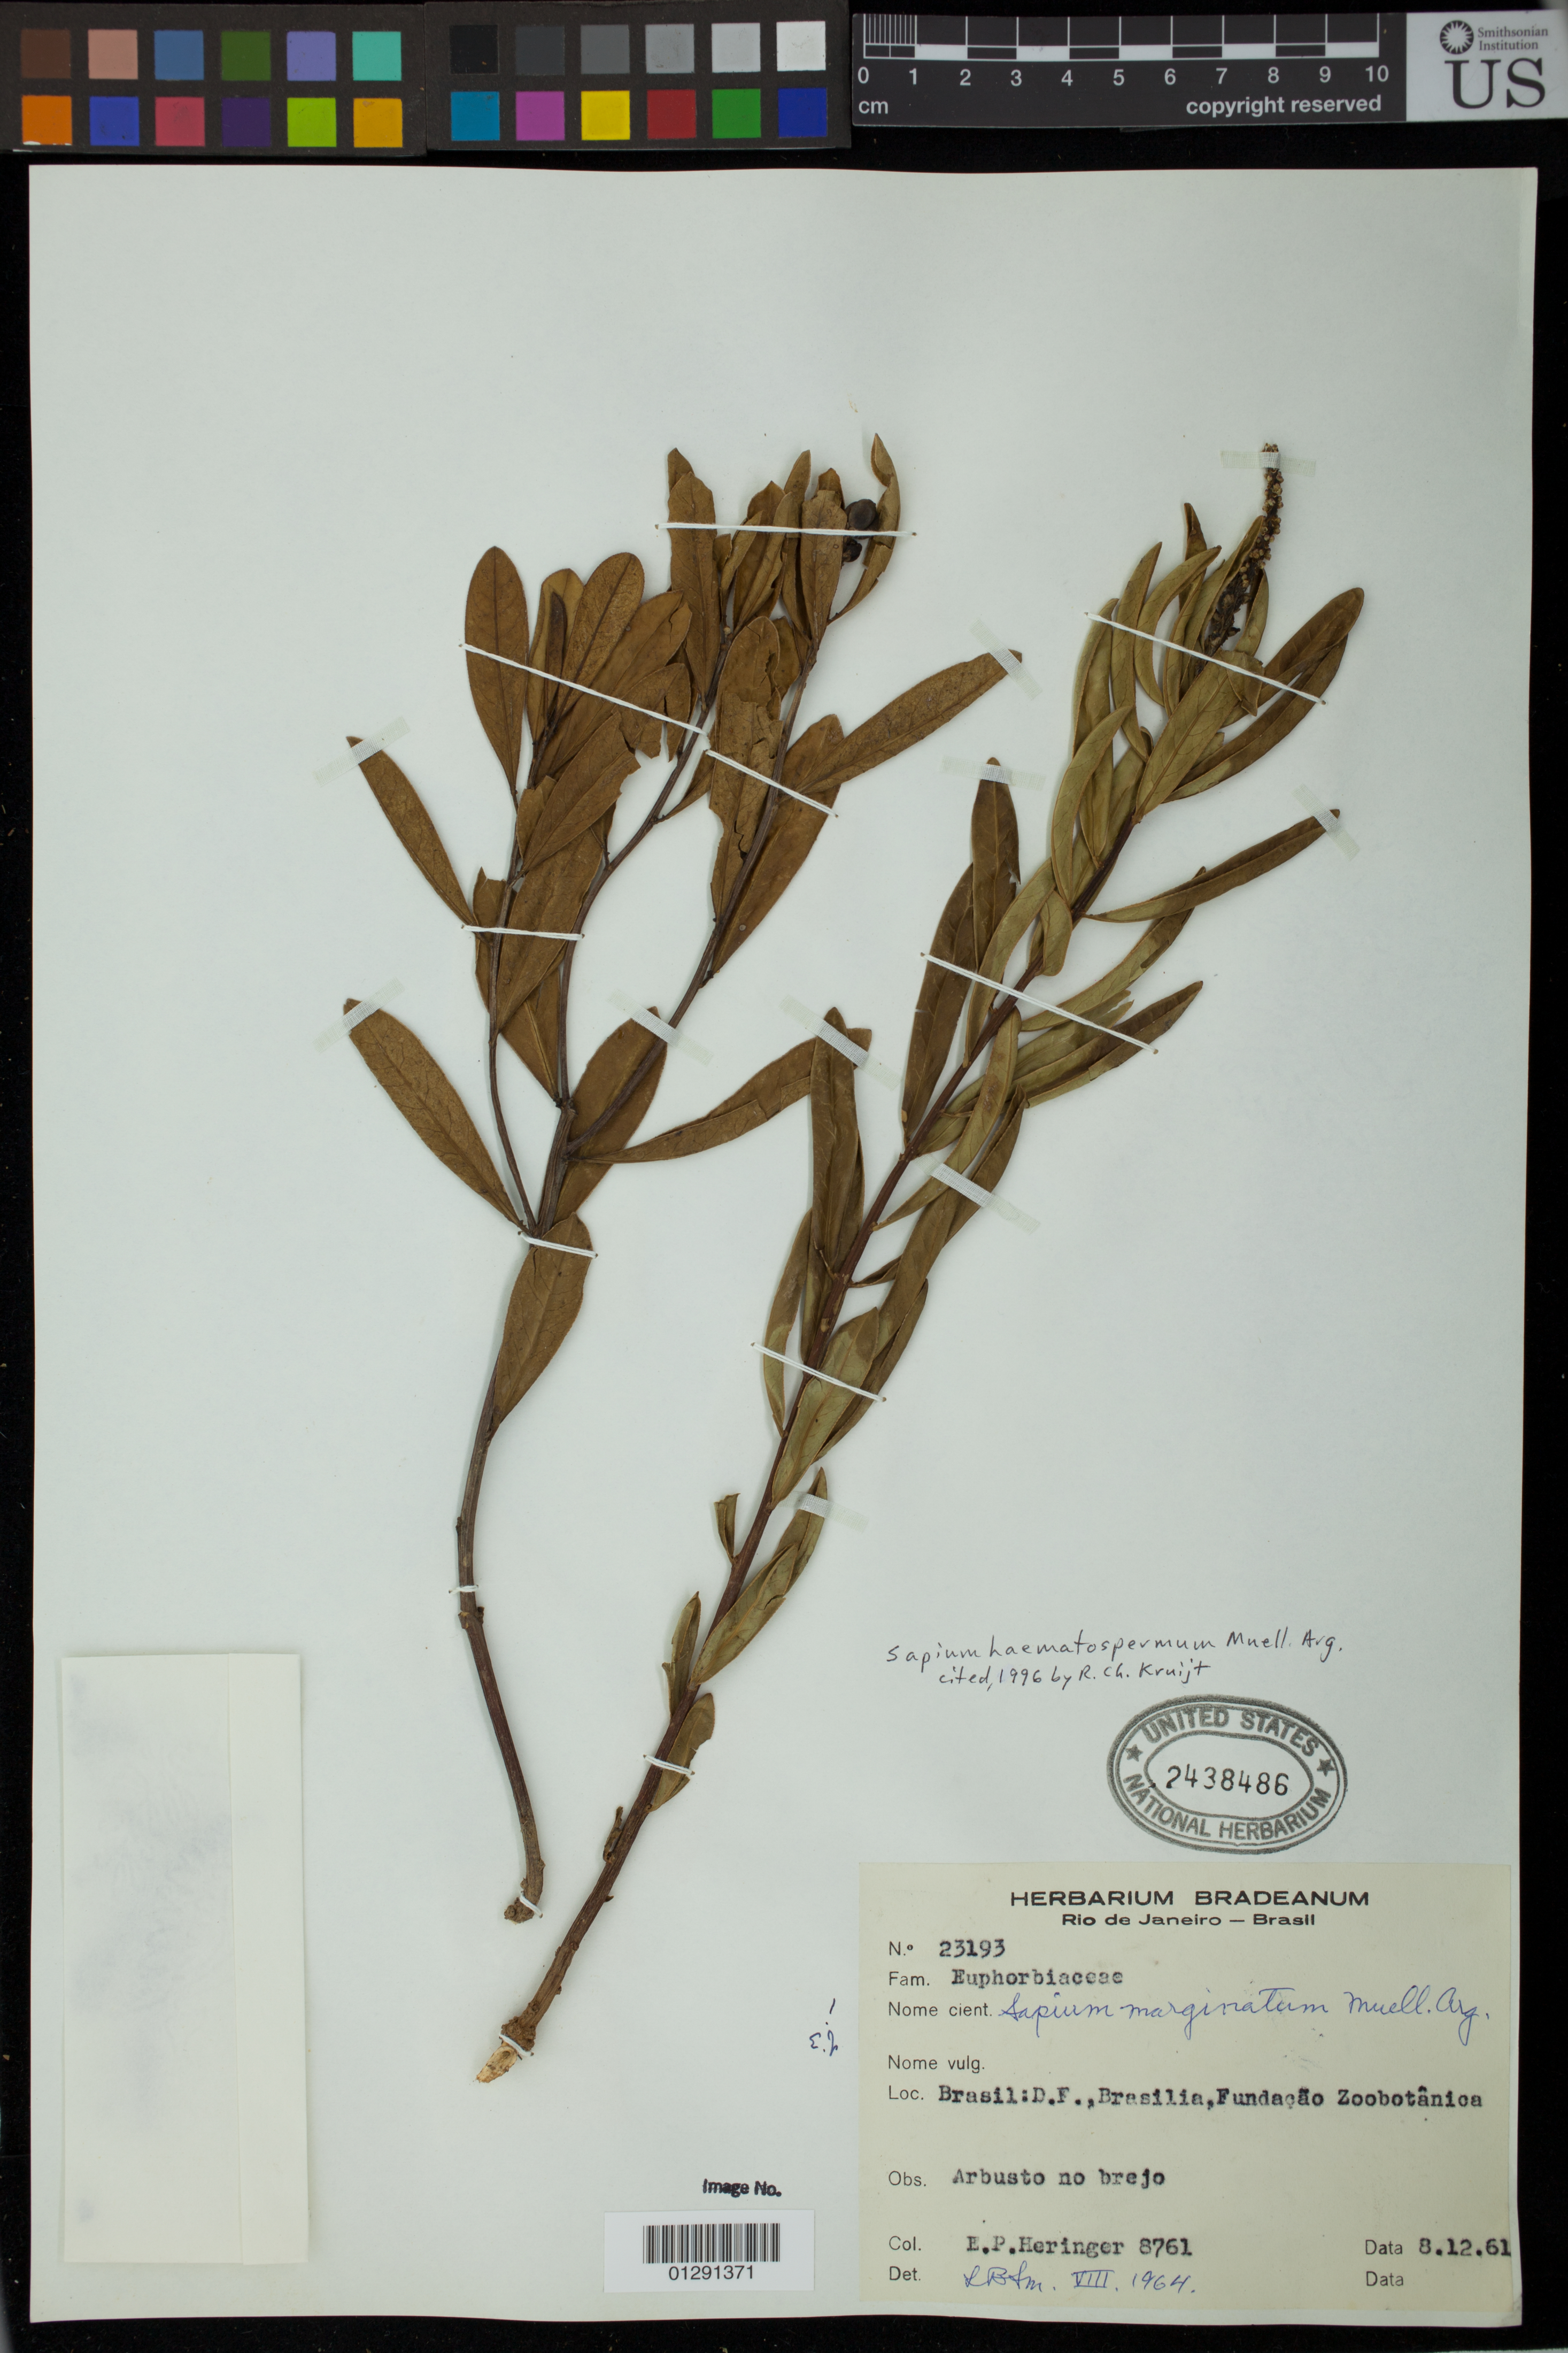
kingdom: Plantae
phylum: Tracheophyta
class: Magnoliopsida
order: Malpighiales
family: Euphorbiaceae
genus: Sapium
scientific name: Sapium haematospermum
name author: Müll. Arg.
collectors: E. P. Heringer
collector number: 8761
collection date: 1961-12-08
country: Brazil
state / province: Distrito Federal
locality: Brasilia Fundacao Zoobotanica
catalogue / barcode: US 2438486